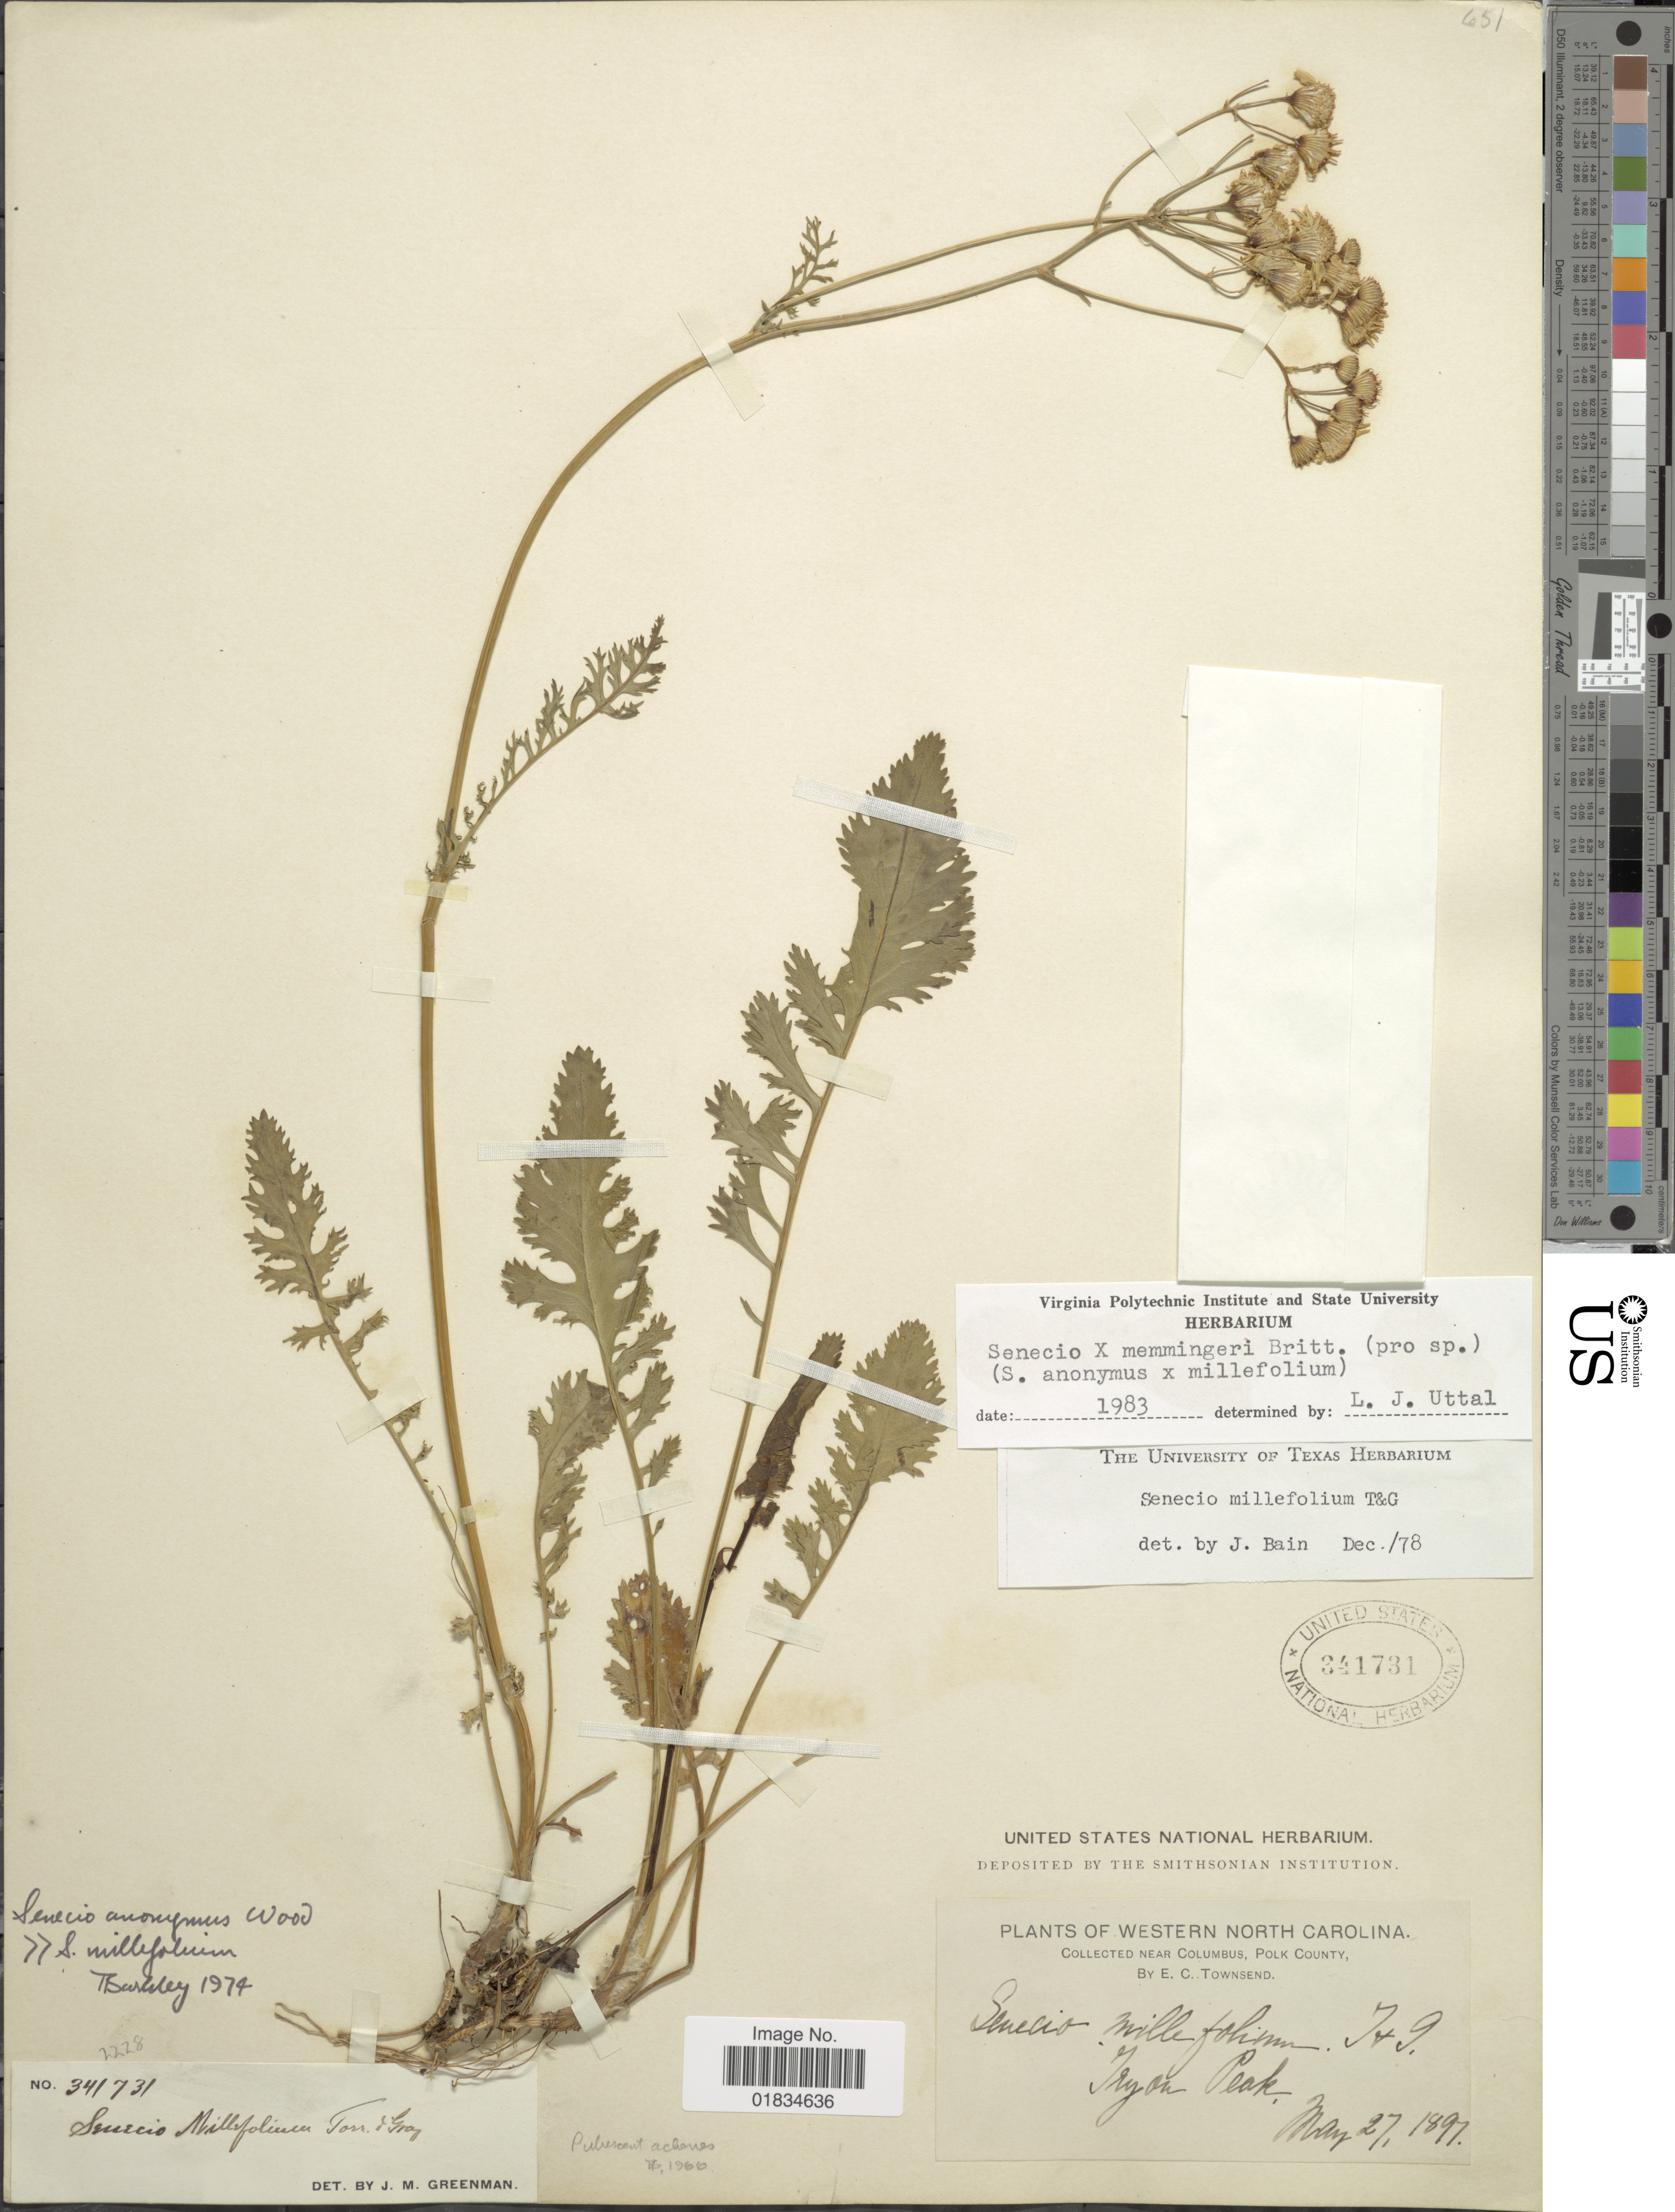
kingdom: Plantae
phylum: Tracheophyta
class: Magnoliopsida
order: Asterales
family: Asteraceae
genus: Senecio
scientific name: Senecio memmingeri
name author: Britton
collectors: E. C. Townsend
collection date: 1897-05-27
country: United States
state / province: North Carolina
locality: Western north Carolina, Tryon Peak near Columbus, Polk County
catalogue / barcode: US 341731